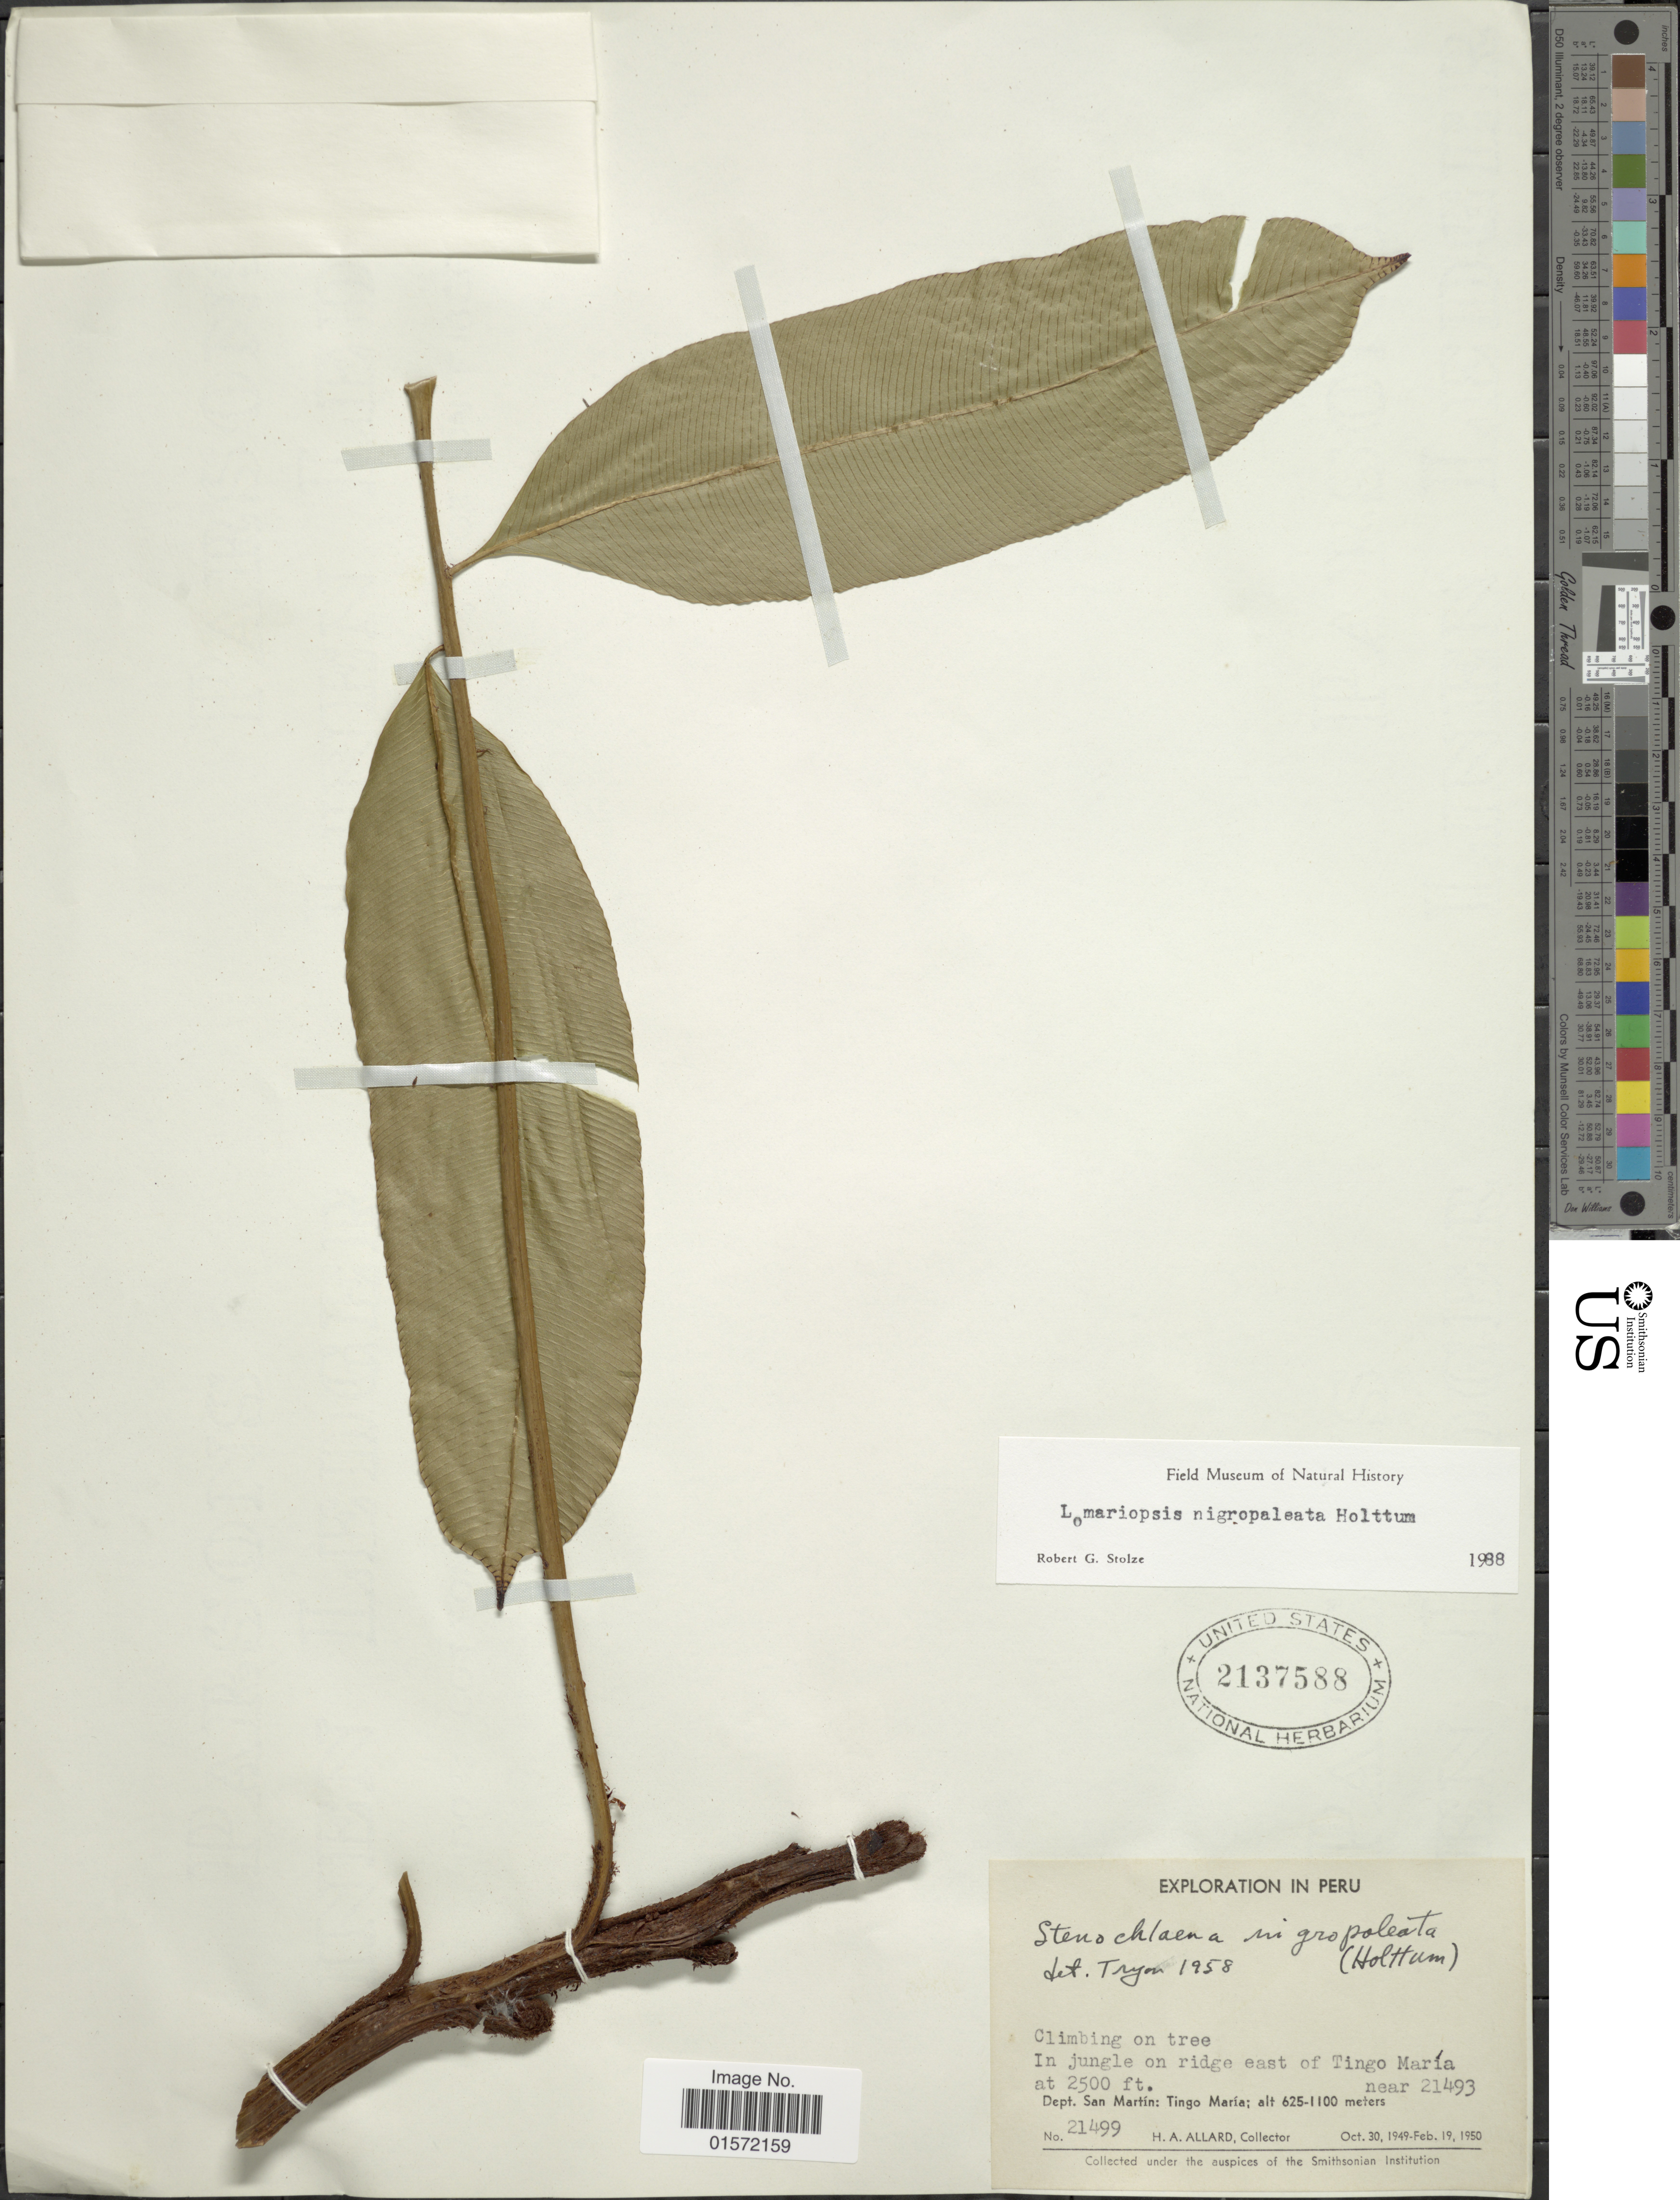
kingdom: Plantae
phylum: Tracheophyta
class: Polypodiopsida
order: Polypodiales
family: Lomariopsidaceae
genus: Lomariopsis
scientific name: Lomariopsis nigropaleata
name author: Holttum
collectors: H. A. Allard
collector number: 21499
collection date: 1949-10-30/1950-02-19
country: Peru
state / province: San Martín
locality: In jungle on ridge east of Tingo María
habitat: in jungle on ridge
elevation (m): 762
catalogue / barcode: US 2137588